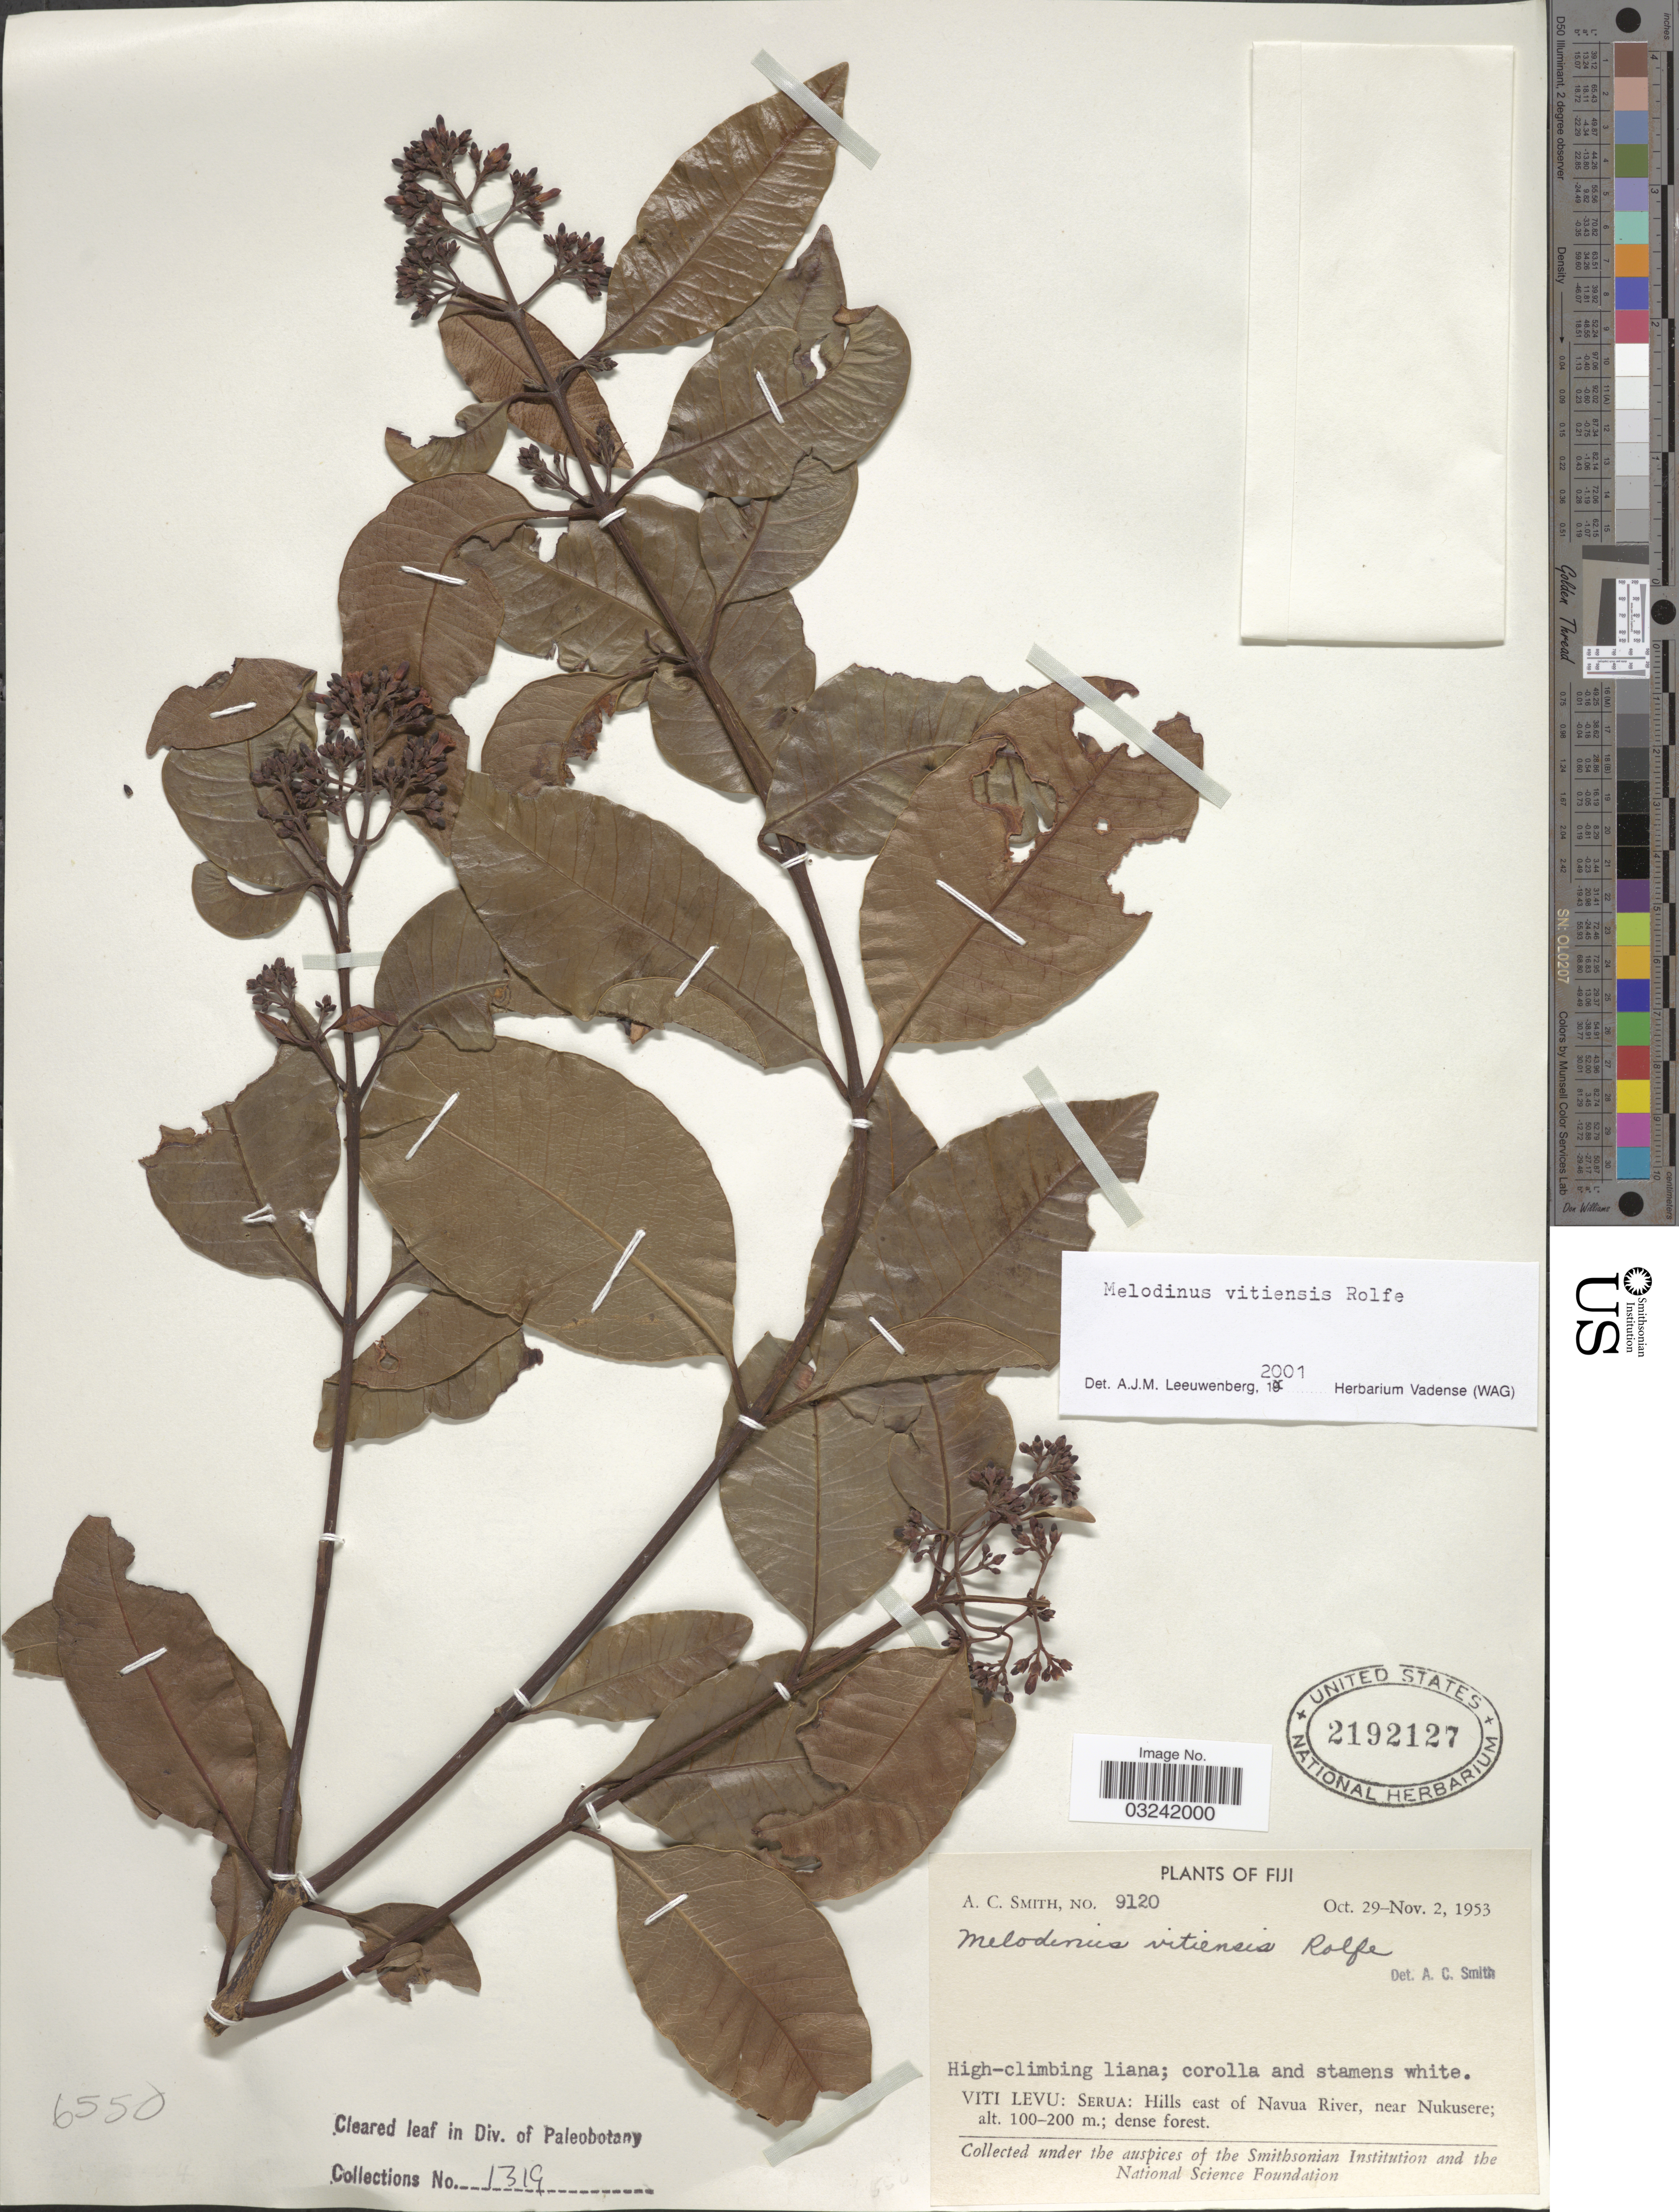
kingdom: Plantae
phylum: Tracheophyta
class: Magnoliopsida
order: Gentianales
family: Apocynaceae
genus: Melodinus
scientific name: Melodinus vitiensis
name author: Rolfe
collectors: A. C. Smith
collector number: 9120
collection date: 1953-10-29/1953-11-02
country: Fiji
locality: Viti Levu: Serua: Hills east of Navua River, near Nukusere.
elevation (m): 100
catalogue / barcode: US 2192127